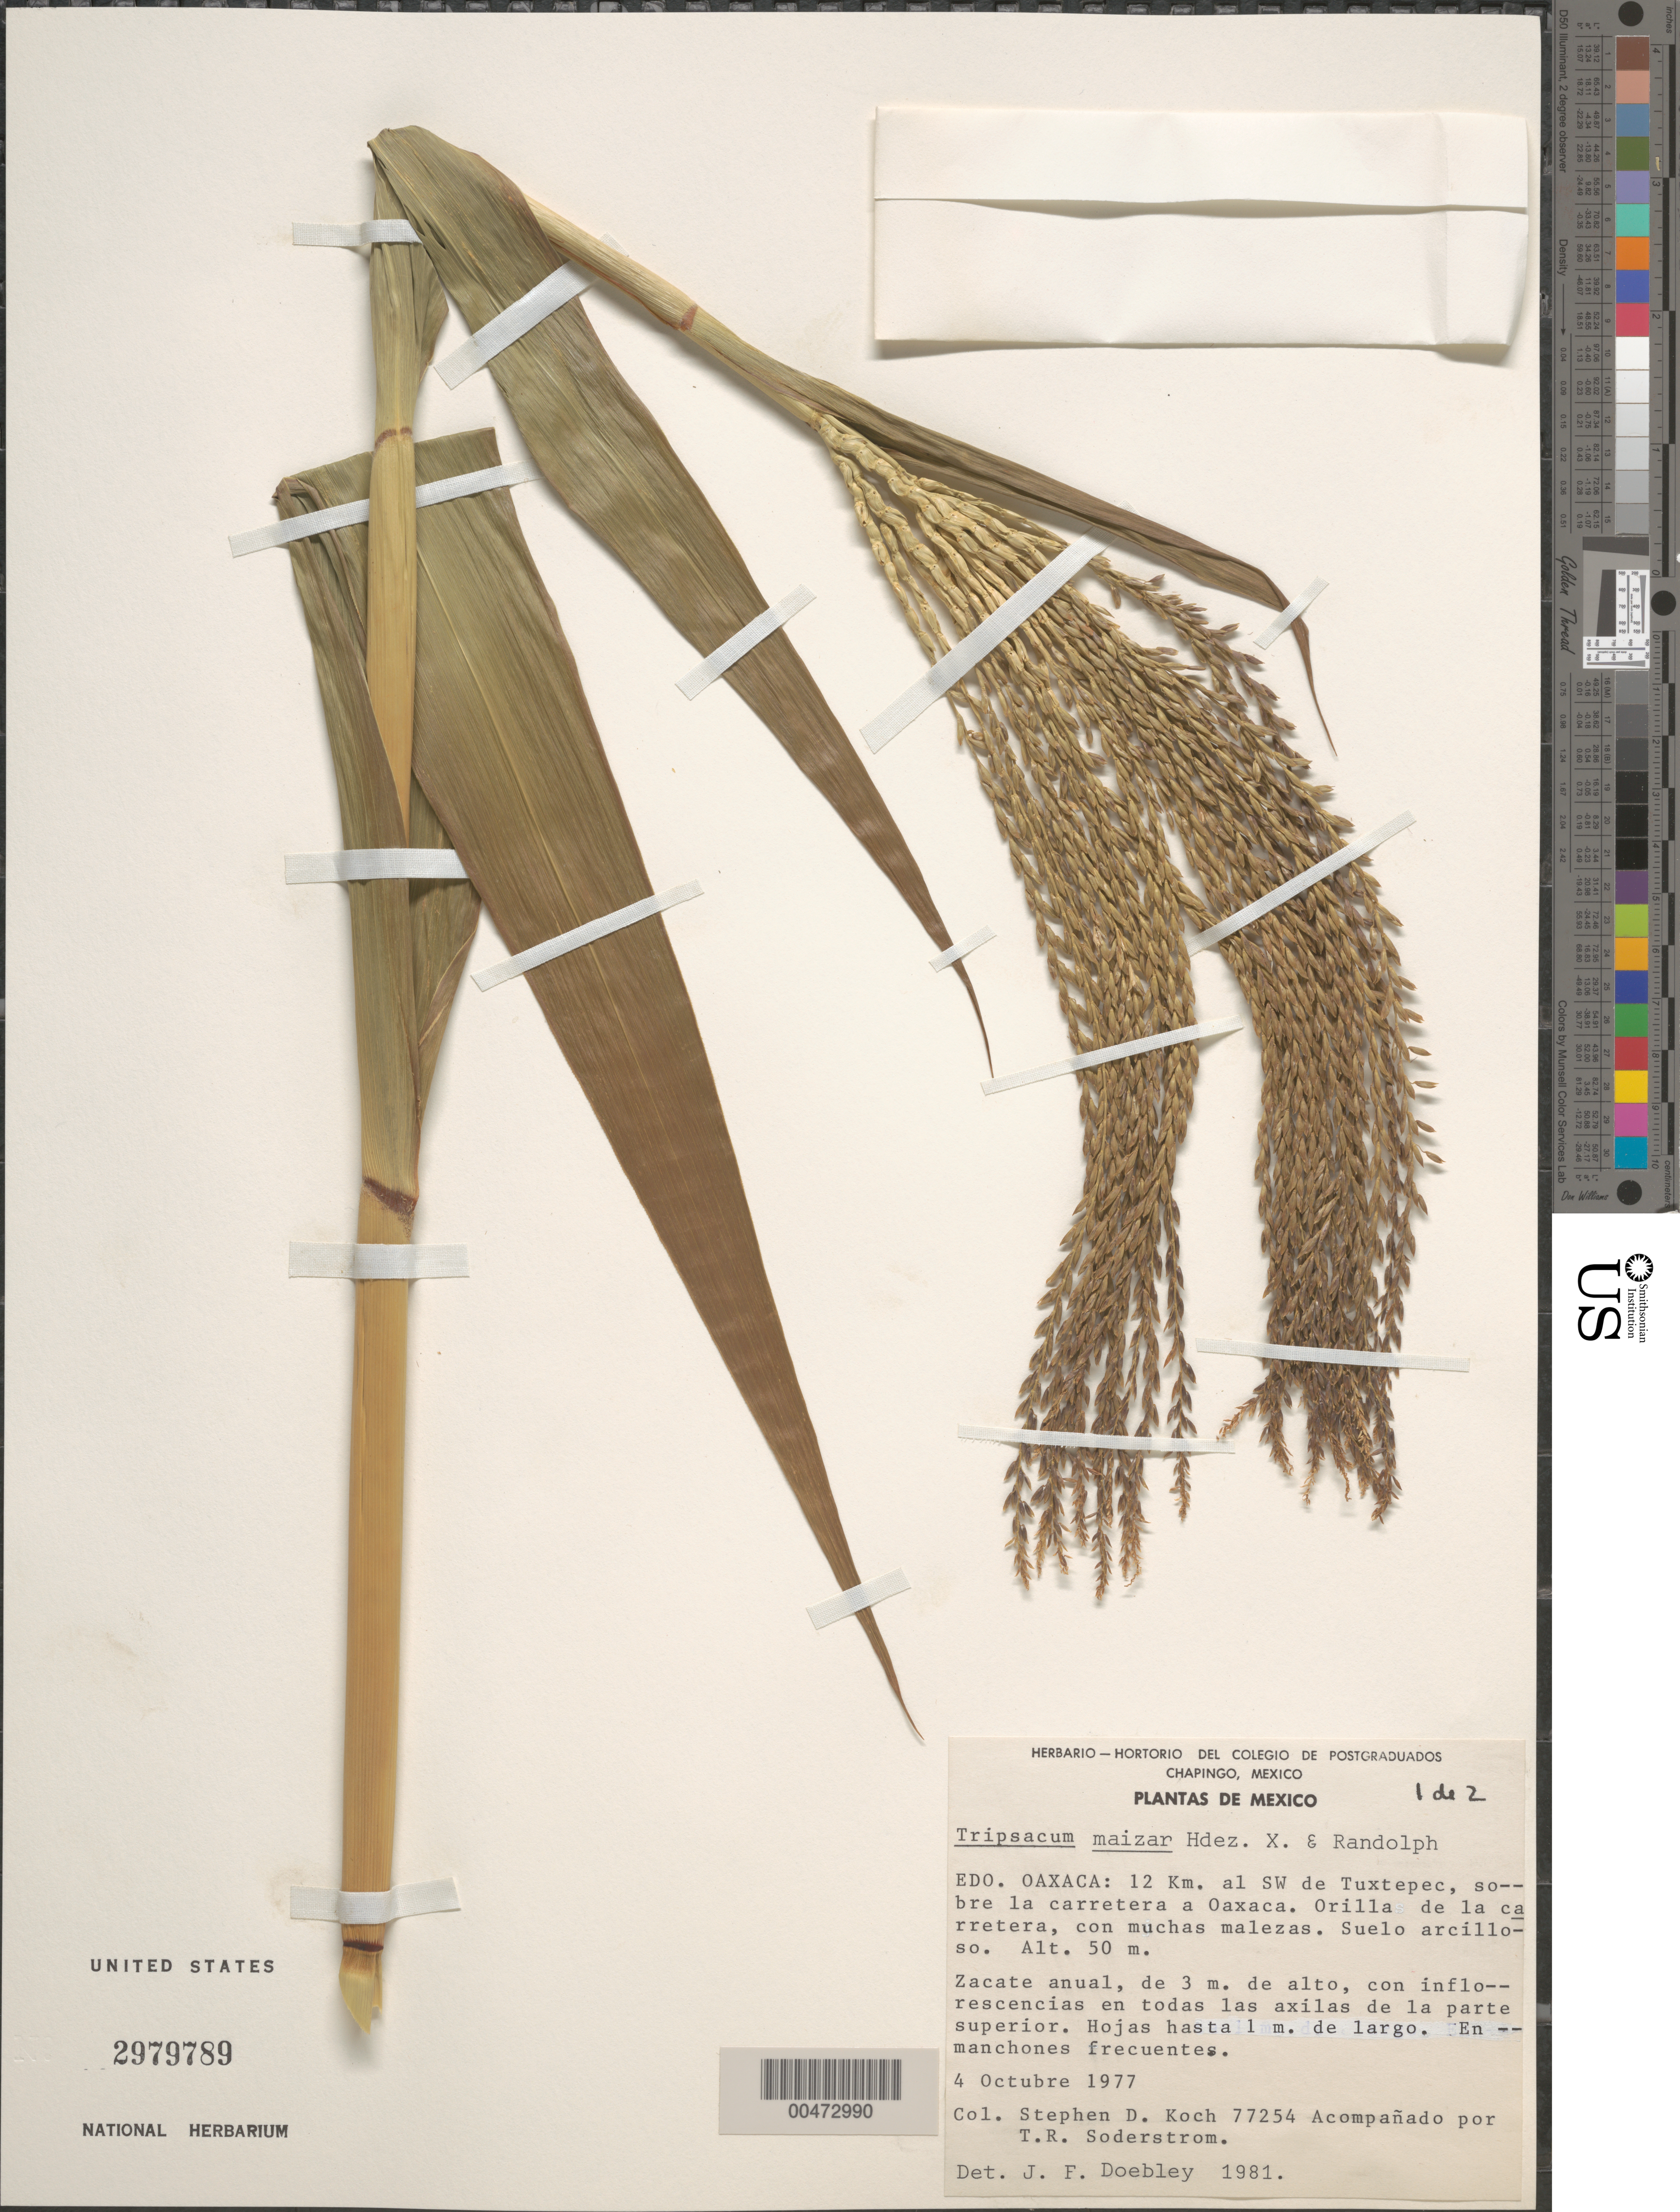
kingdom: Plantae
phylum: Tracheophyta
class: Liliopsida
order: Poales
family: Poaceae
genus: Tripsacum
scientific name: Tripsacum maizar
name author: Hern.-Xol. & Randolph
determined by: Doebley, John F.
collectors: S. D. Koch & T. R. Soderstrom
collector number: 77254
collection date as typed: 4 Oct 1977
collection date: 1977-10-04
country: Mexico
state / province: Oaxaca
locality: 12 km SW of Tuxtepec, along the hwy to Oaxaca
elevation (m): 50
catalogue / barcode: US 2979789